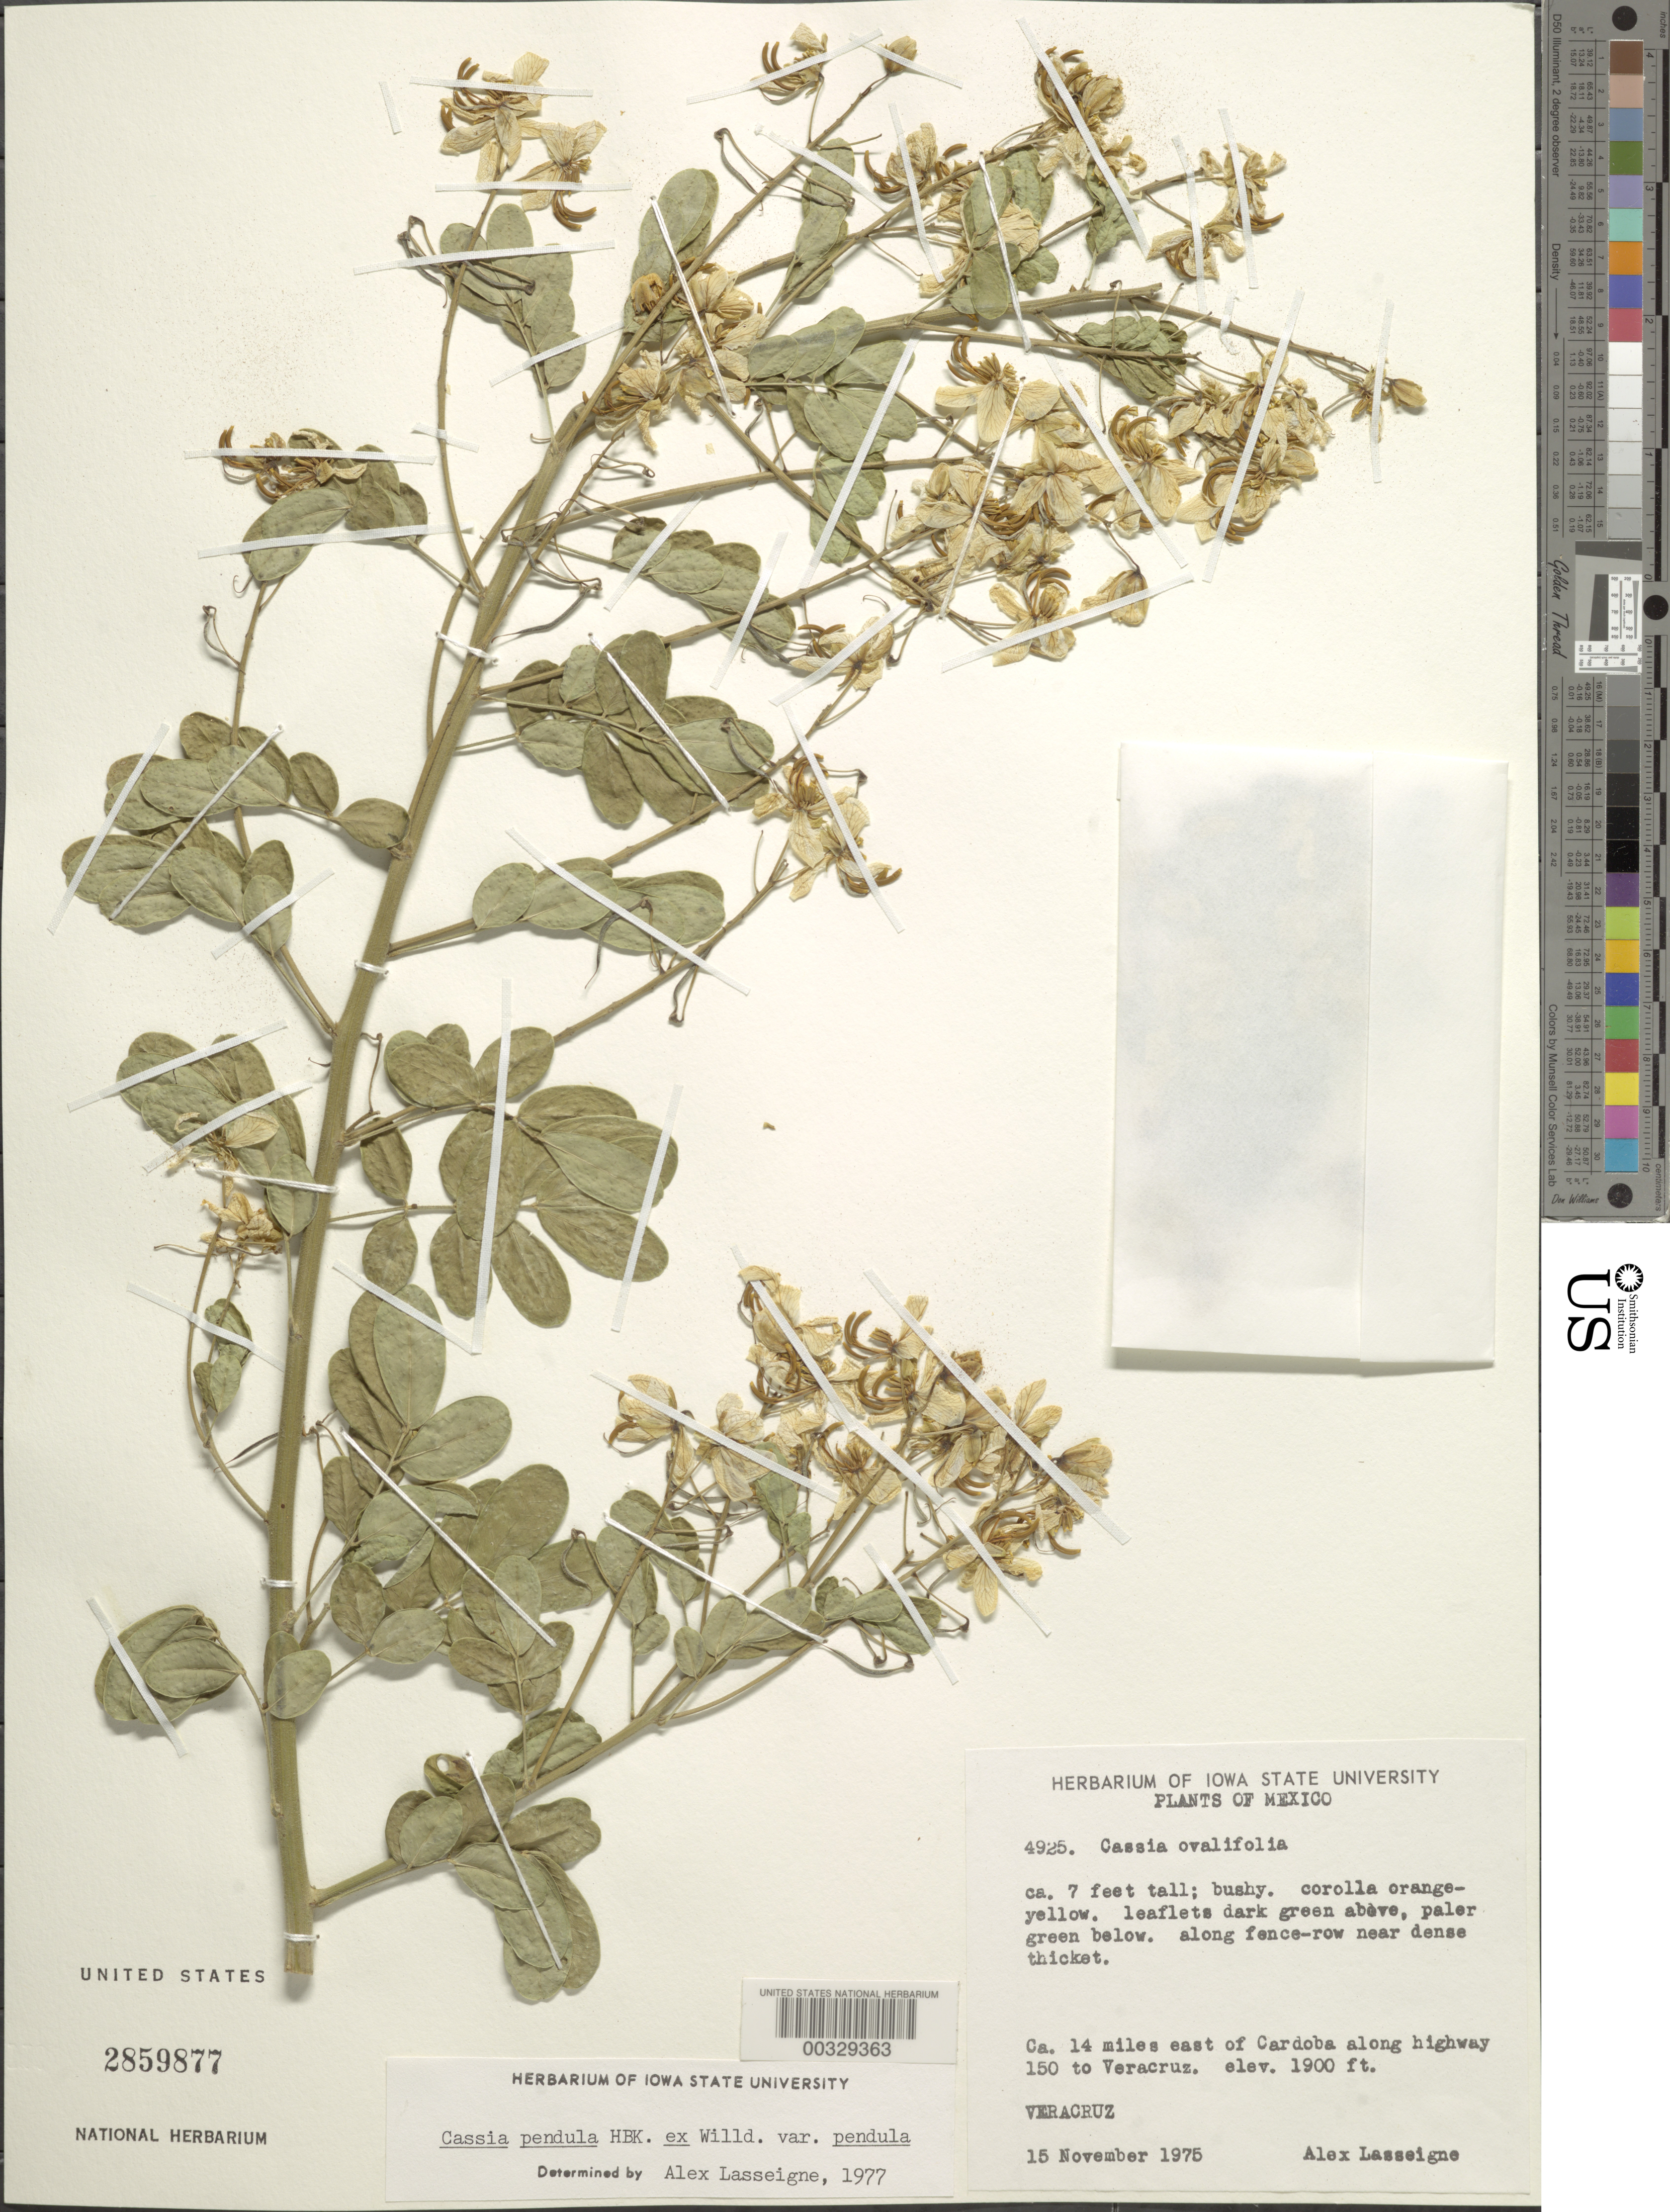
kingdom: Plantae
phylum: Tracheophyta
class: Magnoliopsida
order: Fabales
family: Fabaceae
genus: Senna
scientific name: Senna pendula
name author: (Humb. & Bonpl. ex Willd.) H.S. Irwin & Barneby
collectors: A. Lasseigne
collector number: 4925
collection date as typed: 15 Nov 1975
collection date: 1975-11-15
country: Mexico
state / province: Veracruz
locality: Ca 14 mi E of cardoba along highway 150 to Veracruz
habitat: Along fence row near dense thicket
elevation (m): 579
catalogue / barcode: US 2859877